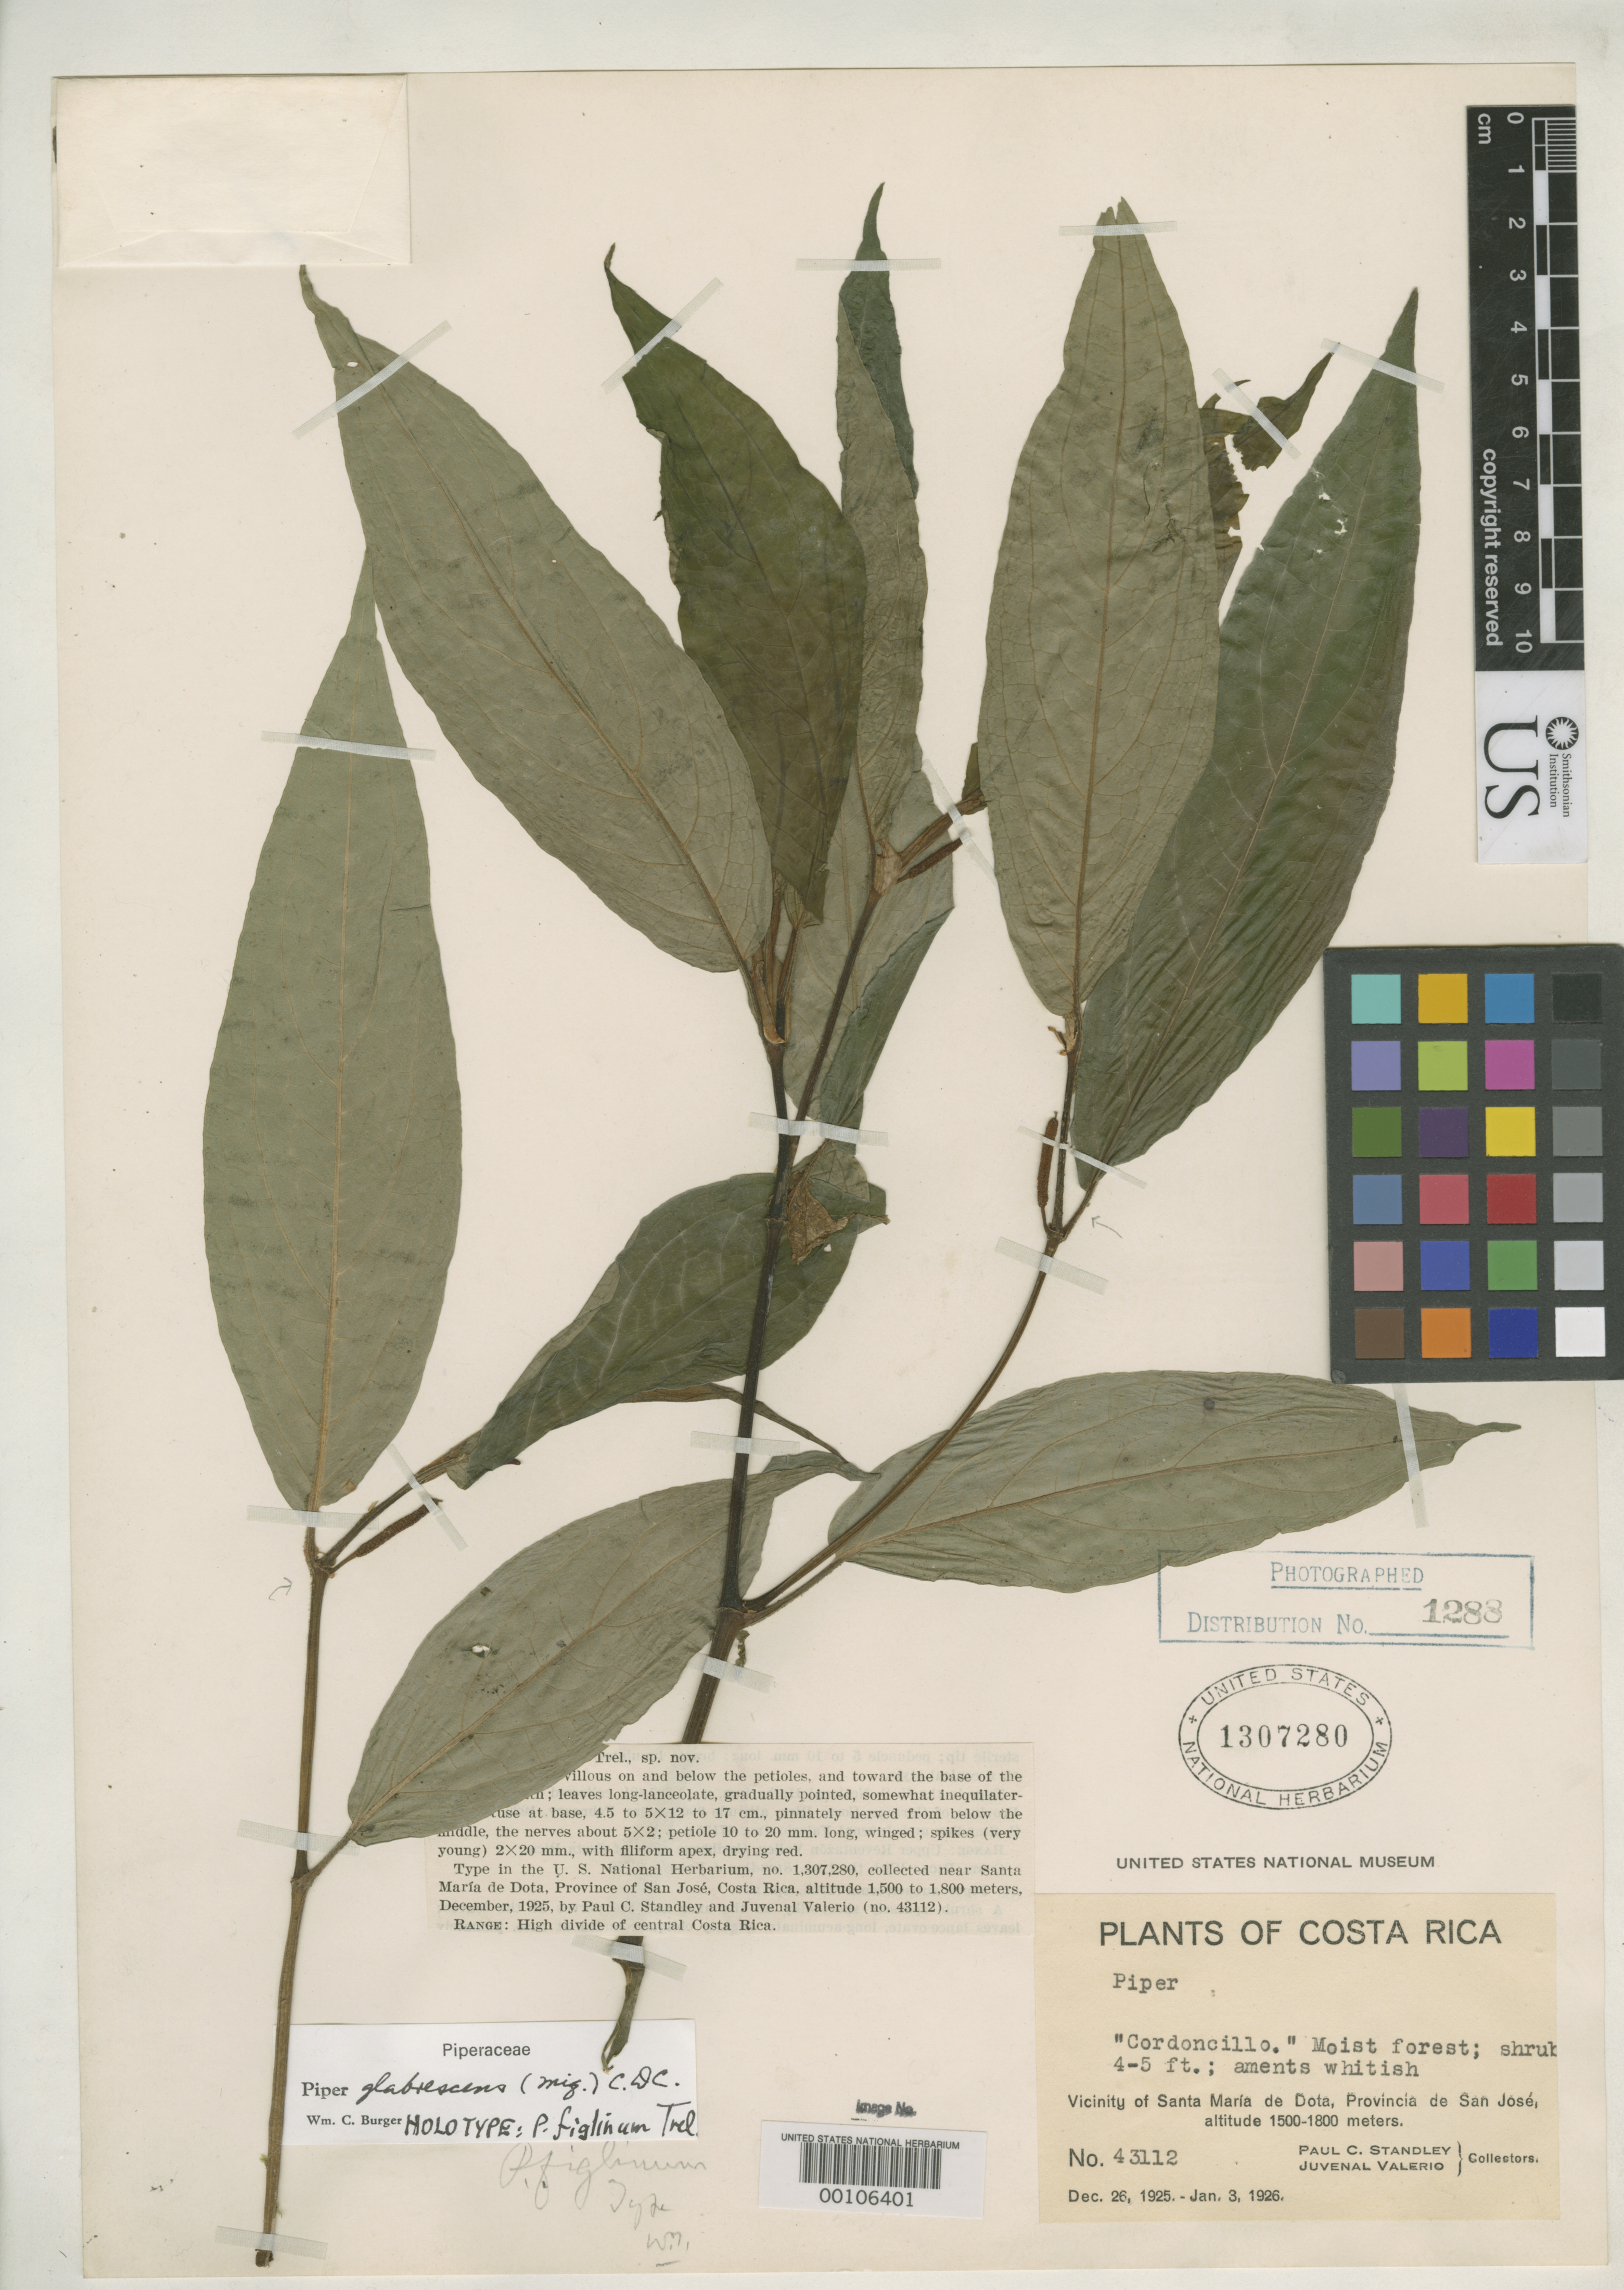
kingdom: Plantae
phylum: Tracheophyta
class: Magnoliopsida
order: Piperales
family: Piperaceae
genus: Piper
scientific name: Piper figlinum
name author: Trel.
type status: Holotype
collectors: P. C. Standley & J. Valerio R.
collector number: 43112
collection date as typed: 26 Dec 1925 to 03 Jan 1926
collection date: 1925-12-26/1926-01-03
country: Costa Rica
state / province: San José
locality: Vicinity of Santa Maria de Dota.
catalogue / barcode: US 1307280